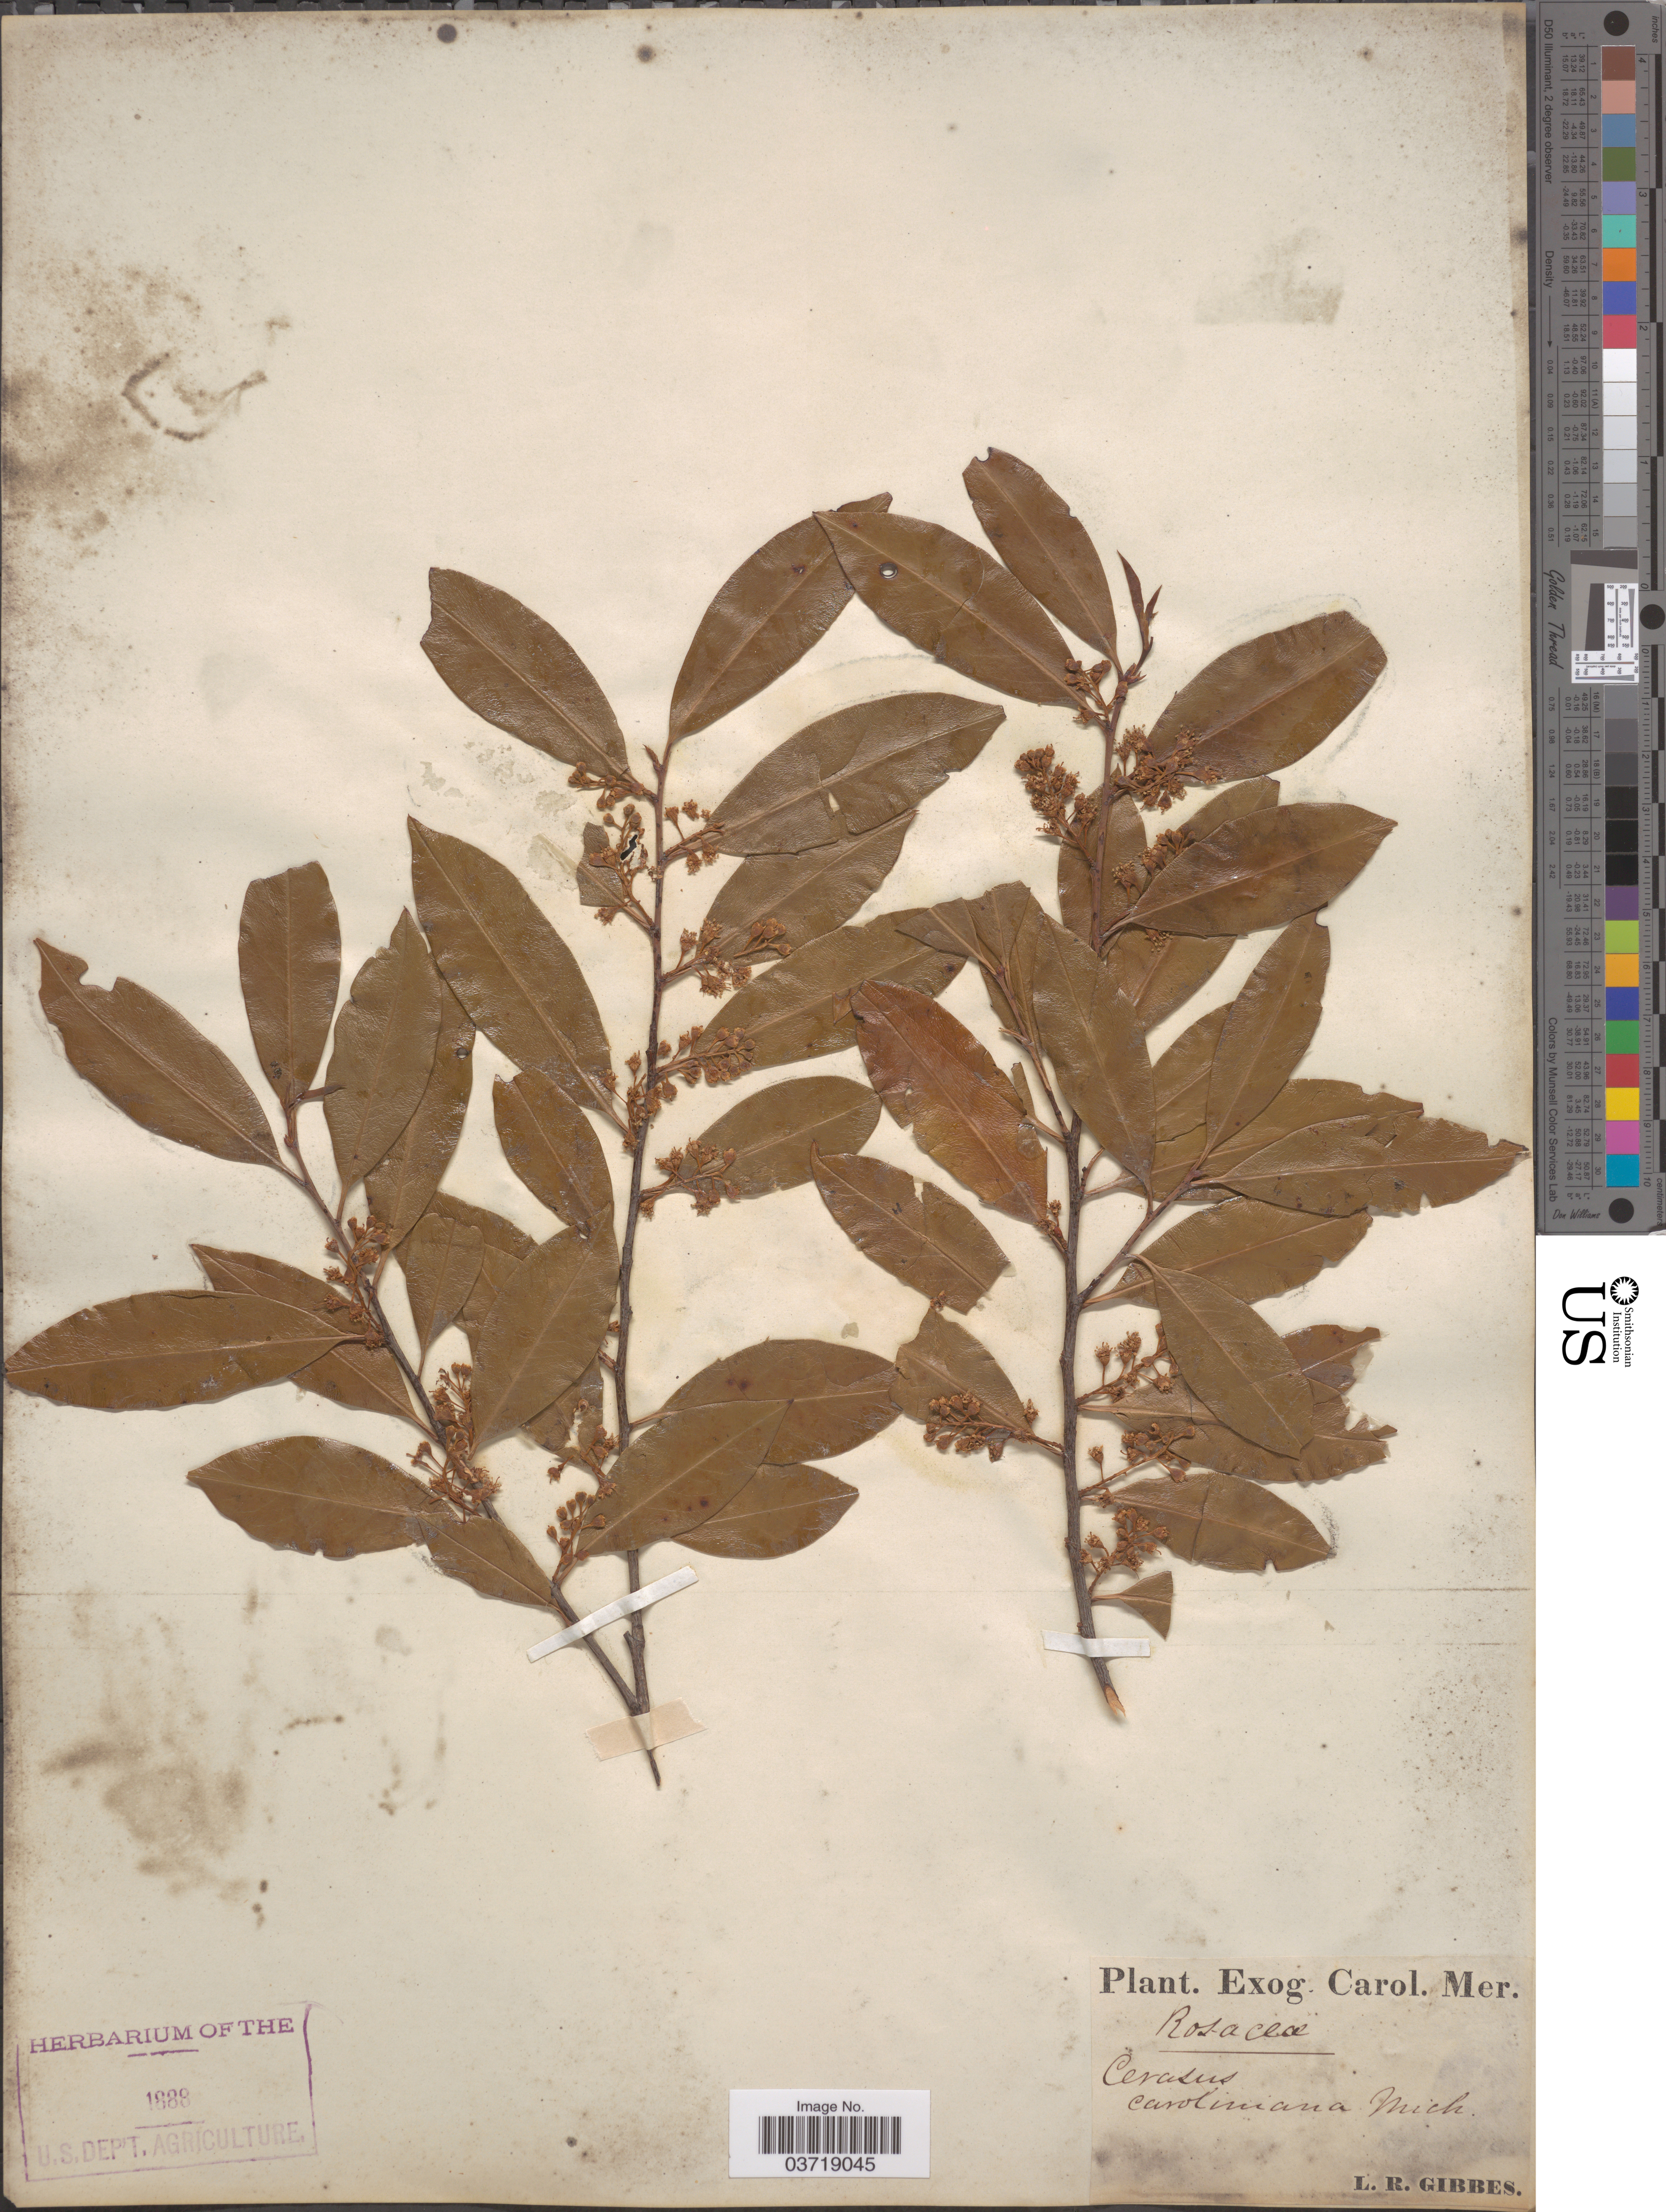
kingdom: Plantae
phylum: Tracheophyta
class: Magnoliopsida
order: Rosales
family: Rosaceae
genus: Prunus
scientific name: Prunus caroliniana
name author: (Mill.) Aiton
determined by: Strong, Mark T., (BOT), Smithsonian Institution - National Museum of Natural History (UNITED STATES)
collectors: L. Gibbes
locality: Cerasus [unsure placement].